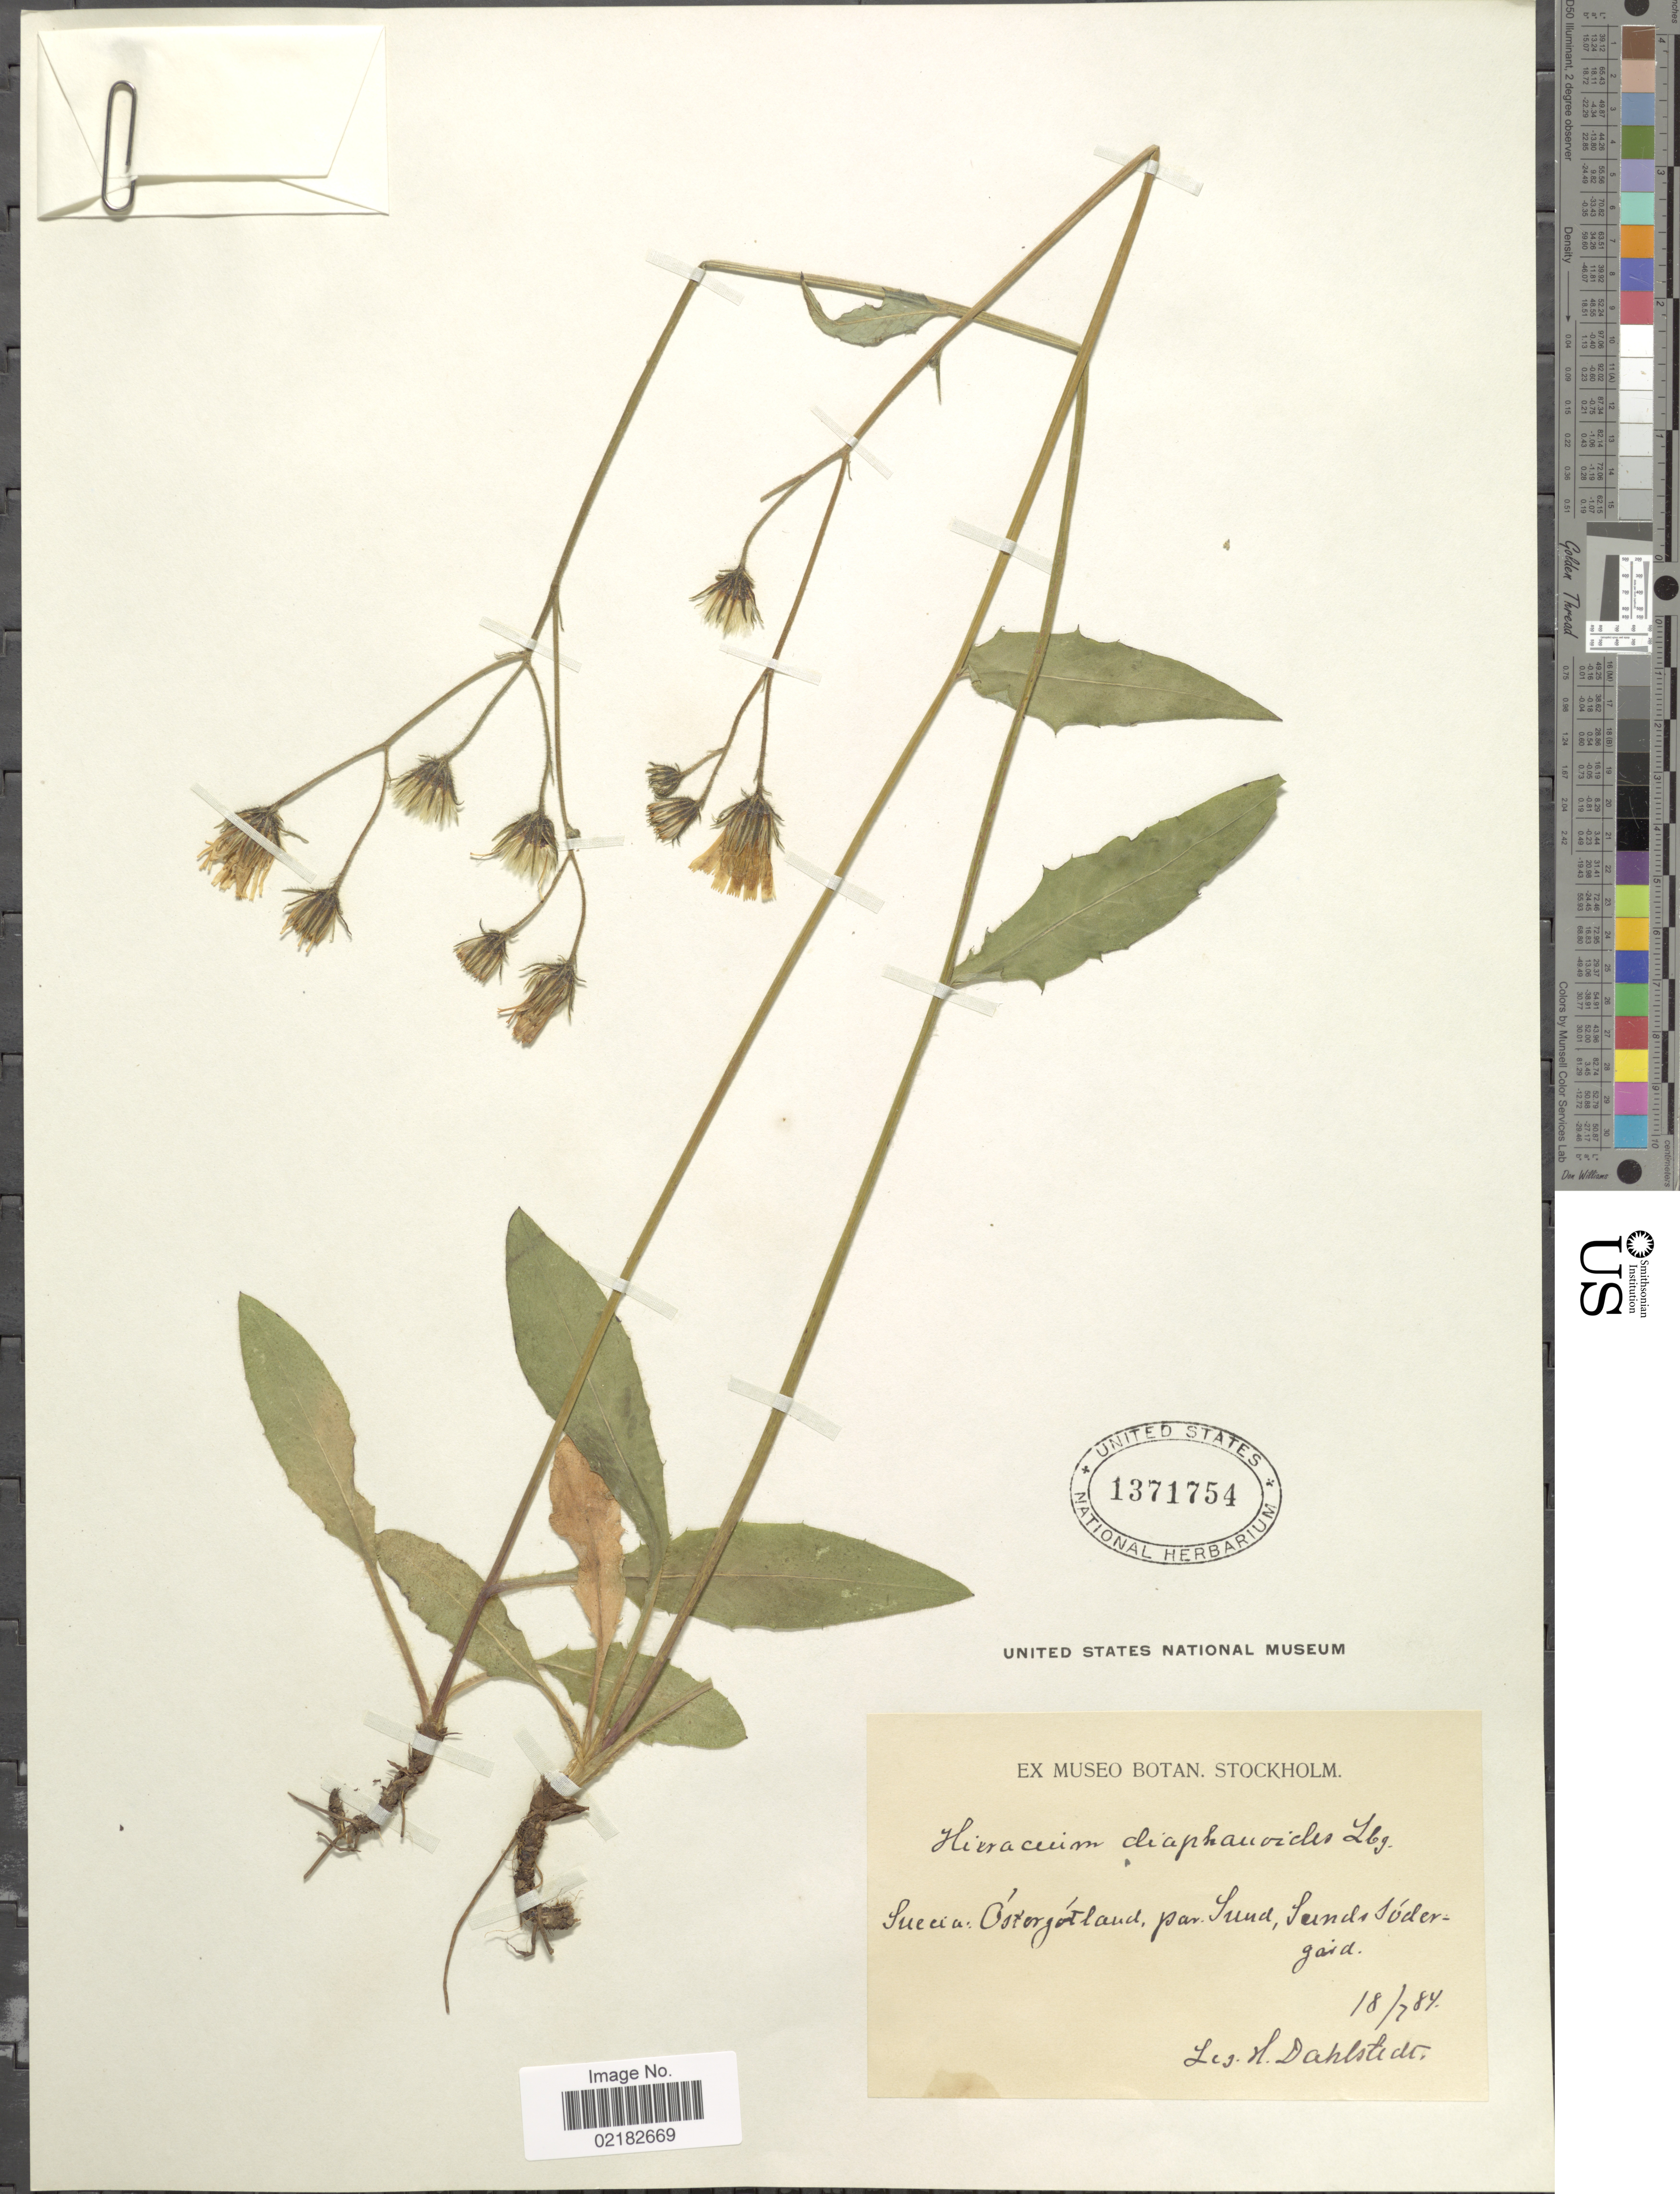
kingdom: Plantae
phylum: Tracheophyta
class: Magnoliopsida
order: Asterales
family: Asteraceae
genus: Hieracium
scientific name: Hieracium diaphanoides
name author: Lindeb.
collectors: H. G. Dahlstedt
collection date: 1884-07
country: Sweden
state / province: Östergötland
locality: Ostergotland, par. Lund, Lunds Södergård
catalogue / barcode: US 1371754